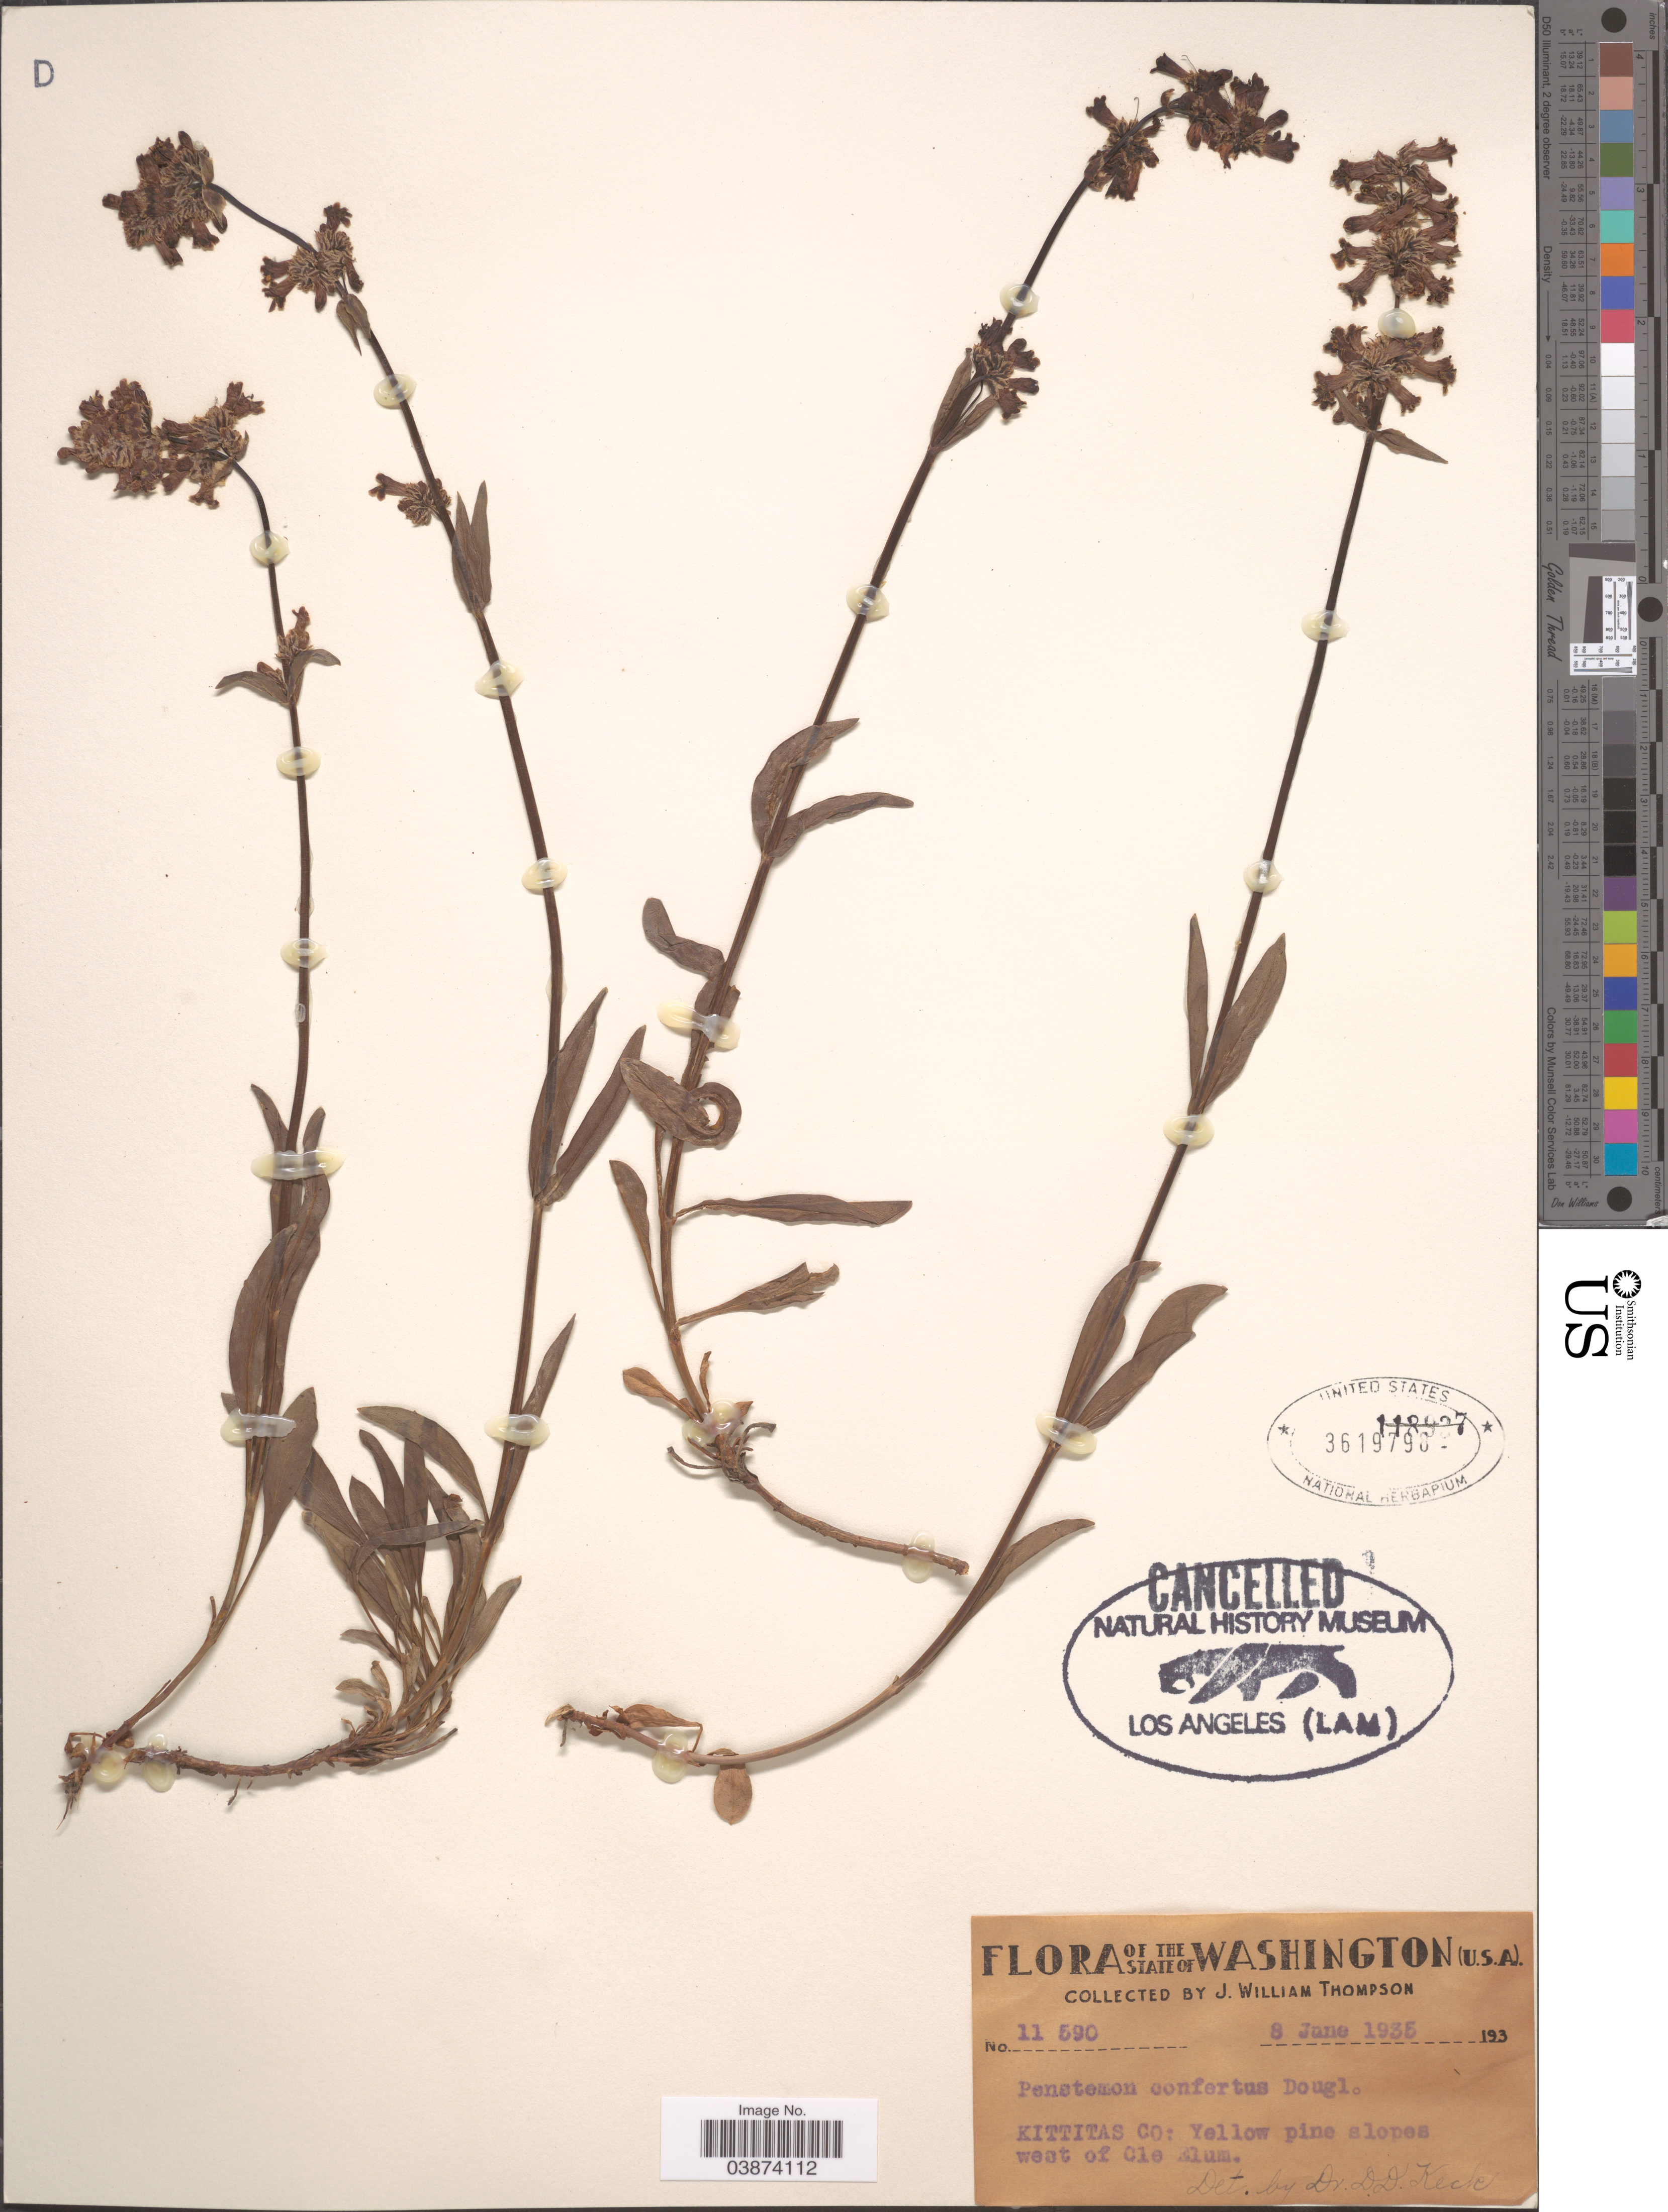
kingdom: Plantae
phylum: Tracheophyta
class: Magnoliopsida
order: Lamiales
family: Plantaginaceae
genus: Penstemon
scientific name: Penstemon confertus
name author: Douglas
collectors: J. W. Thompson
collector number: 11590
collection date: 1935-06-08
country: United States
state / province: Washington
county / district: Kittitas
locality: Kittitas Co: Yellow pine slopes west of Cle Elum.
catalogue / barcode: US 3619790